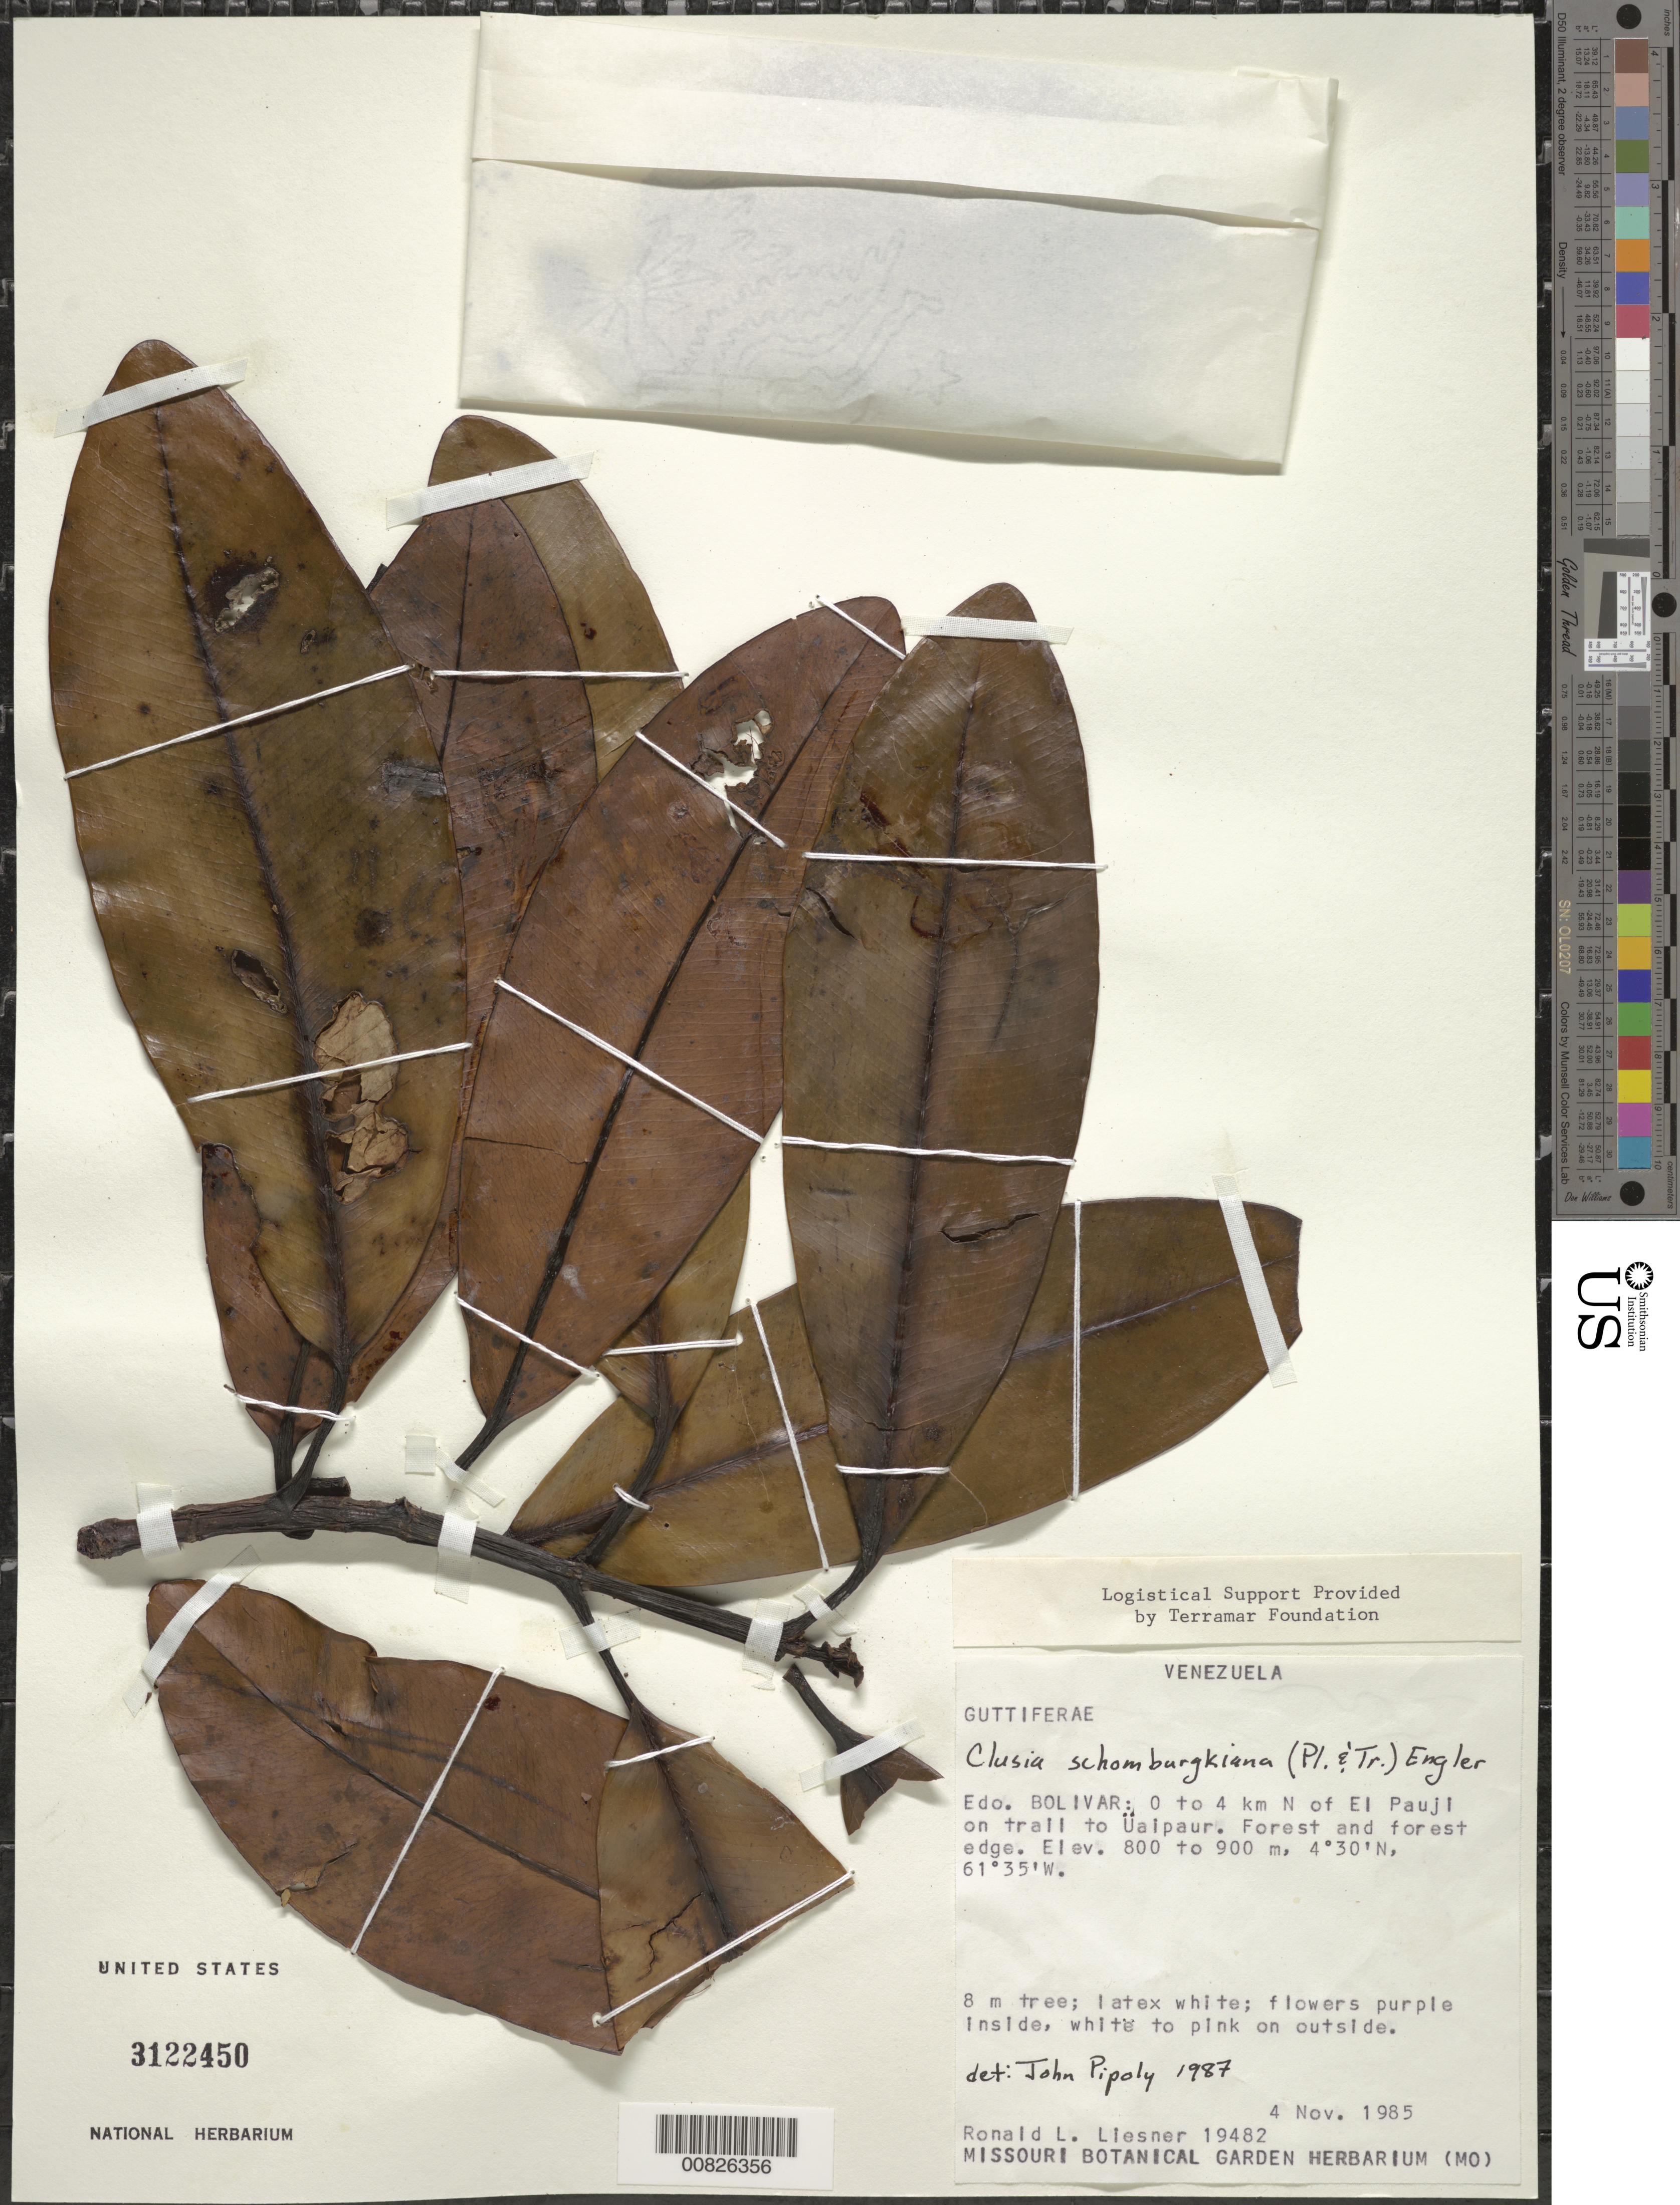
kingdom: Plantae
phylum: Tracheophyta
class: Magnoliopsida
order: Malpighiales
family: Clusiaceae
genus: Clusia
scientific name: Clusia schomburgkiana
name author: (Planch. & Triana) Benth. ex Engl.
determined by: Pipoly, J. J., III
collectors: R. L. Liesner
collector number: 19482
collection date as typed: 4-Nov-85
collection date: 1985-11-04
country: Venezuela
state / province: Bolívar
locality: El Pauji, 0-4 km N of, on trail to Üaipaur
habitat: Forest and forest edge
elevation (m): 800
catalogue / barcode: US 3122450